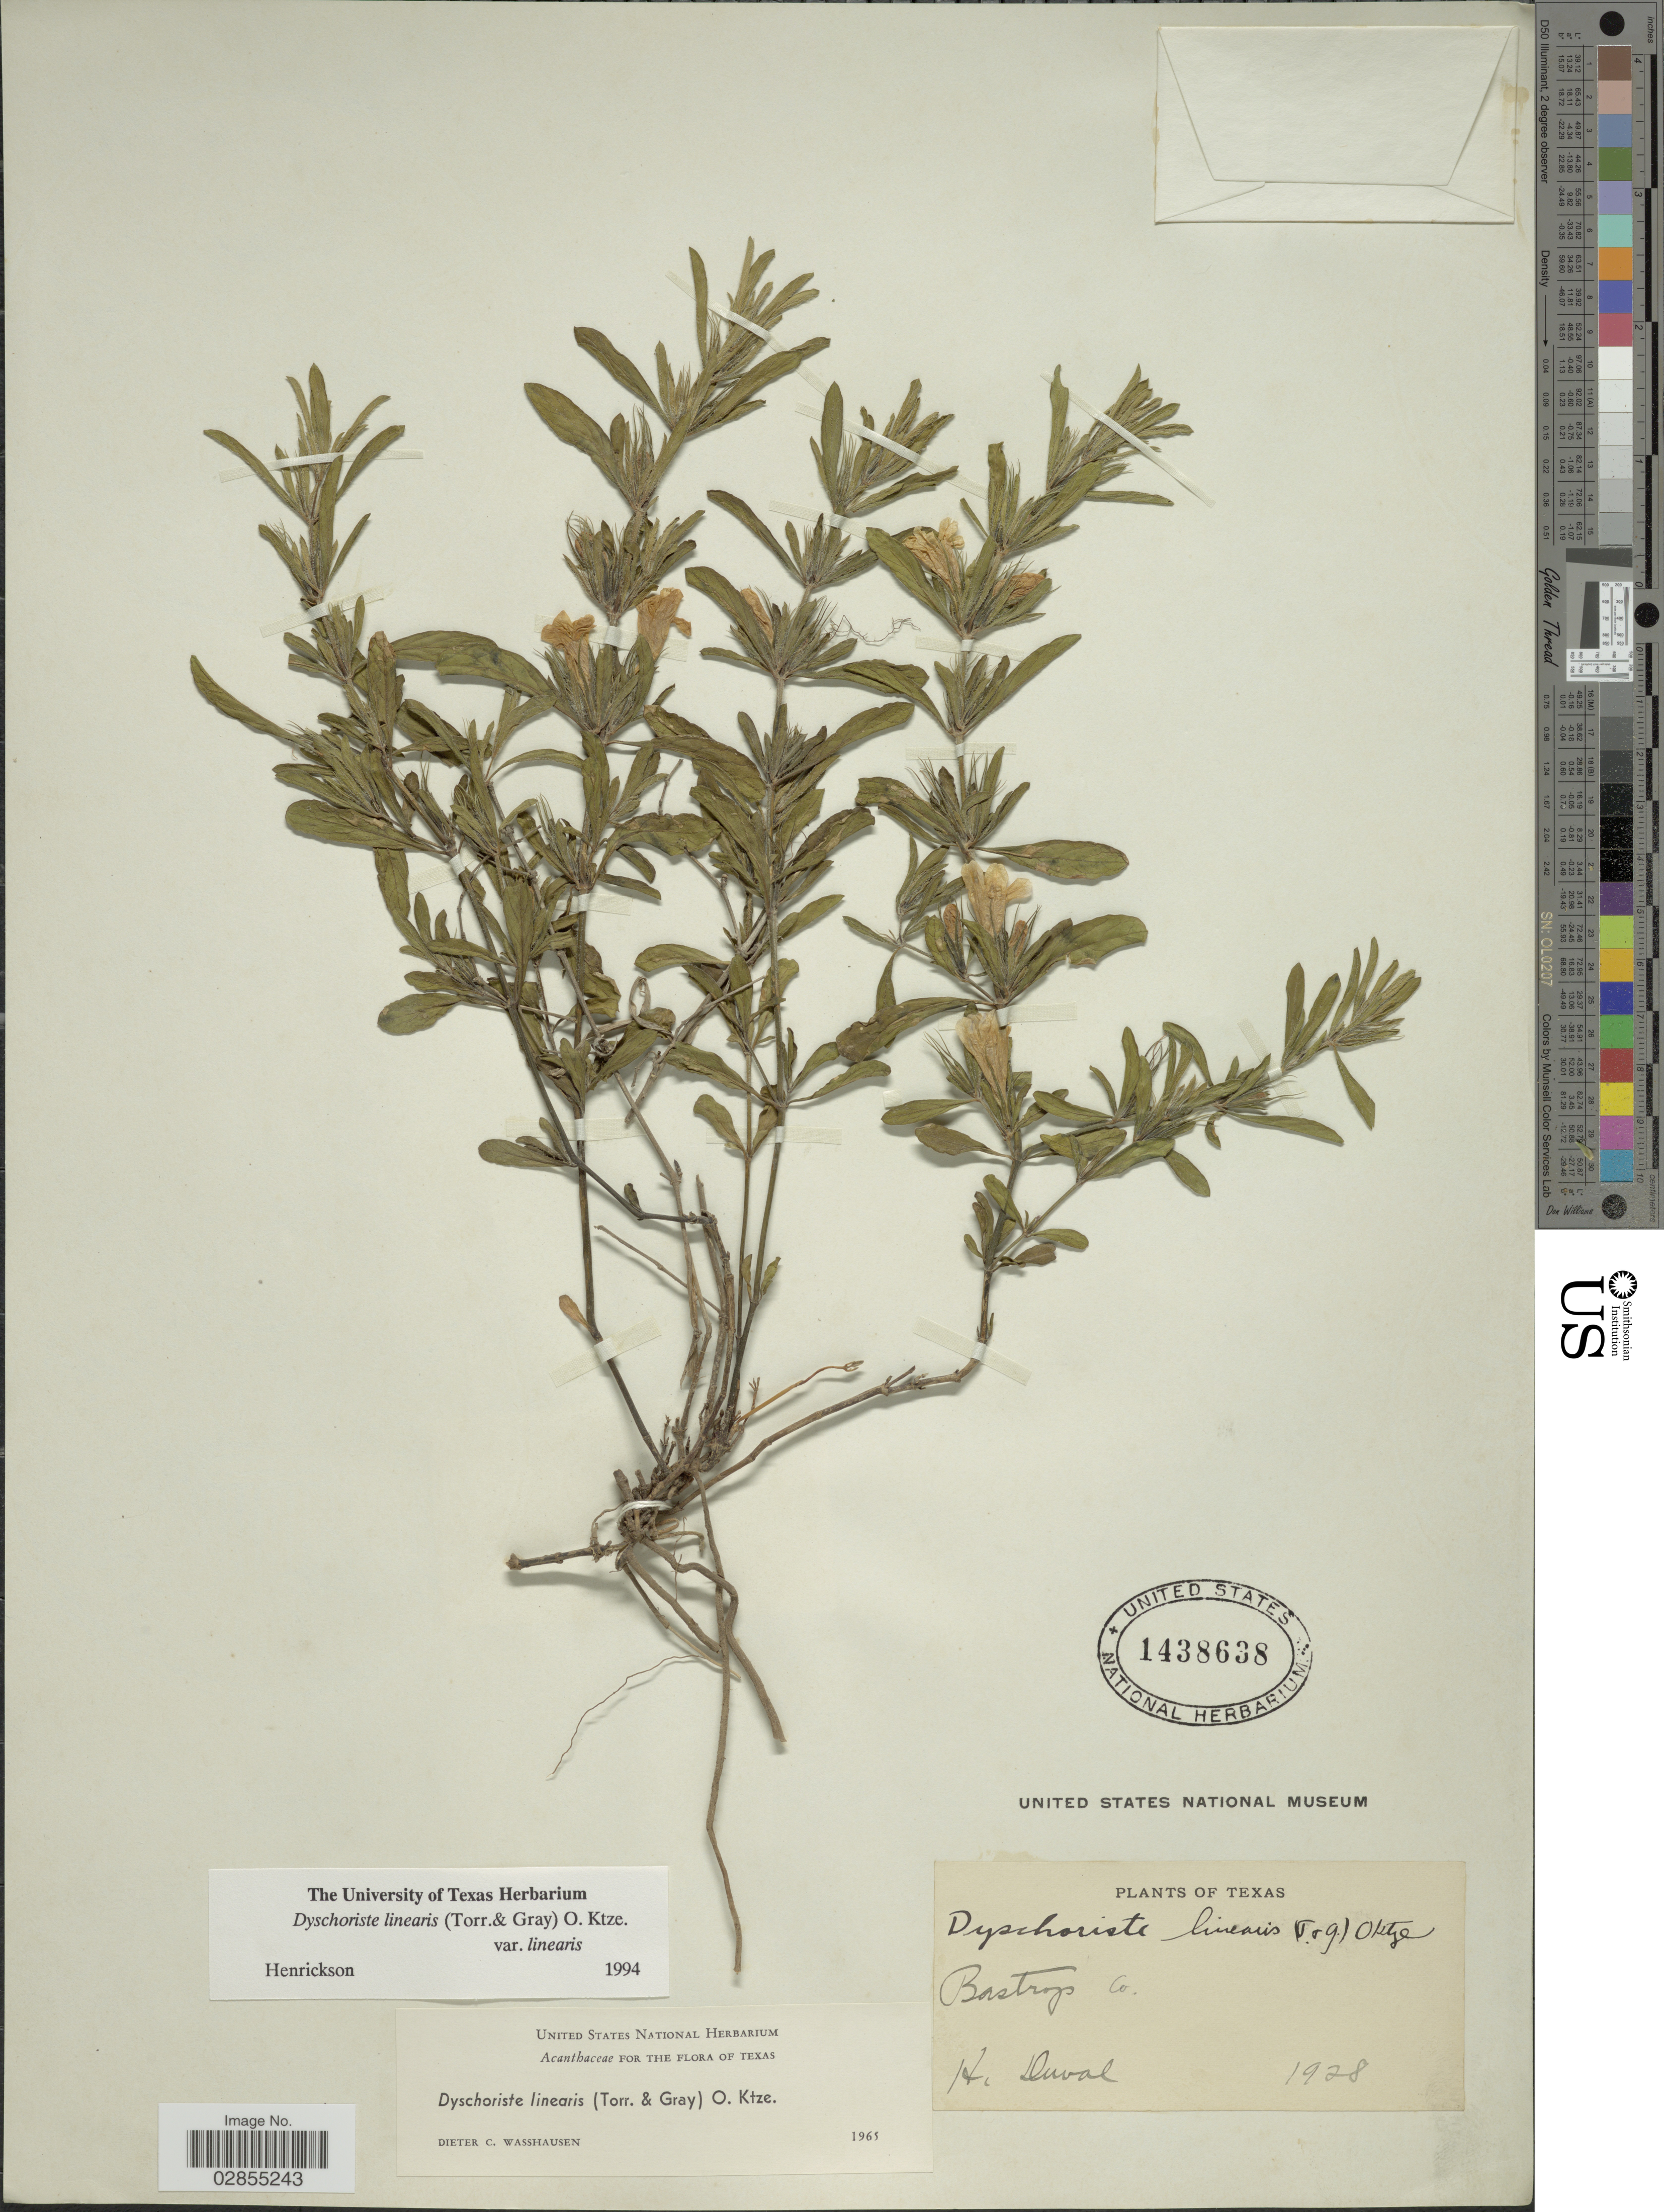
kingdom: Plantae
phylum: Tracheophyta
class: Magnoliopsida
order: Lamiales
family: Acanthaceae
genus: Dyschoriste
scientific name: Dyschoriste linearis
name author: (Torr. & A. Gray) Kuntze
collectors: H. Duval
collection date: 1928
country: United States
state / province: Texas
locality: Bastrop Co.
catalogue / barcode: US 1438638